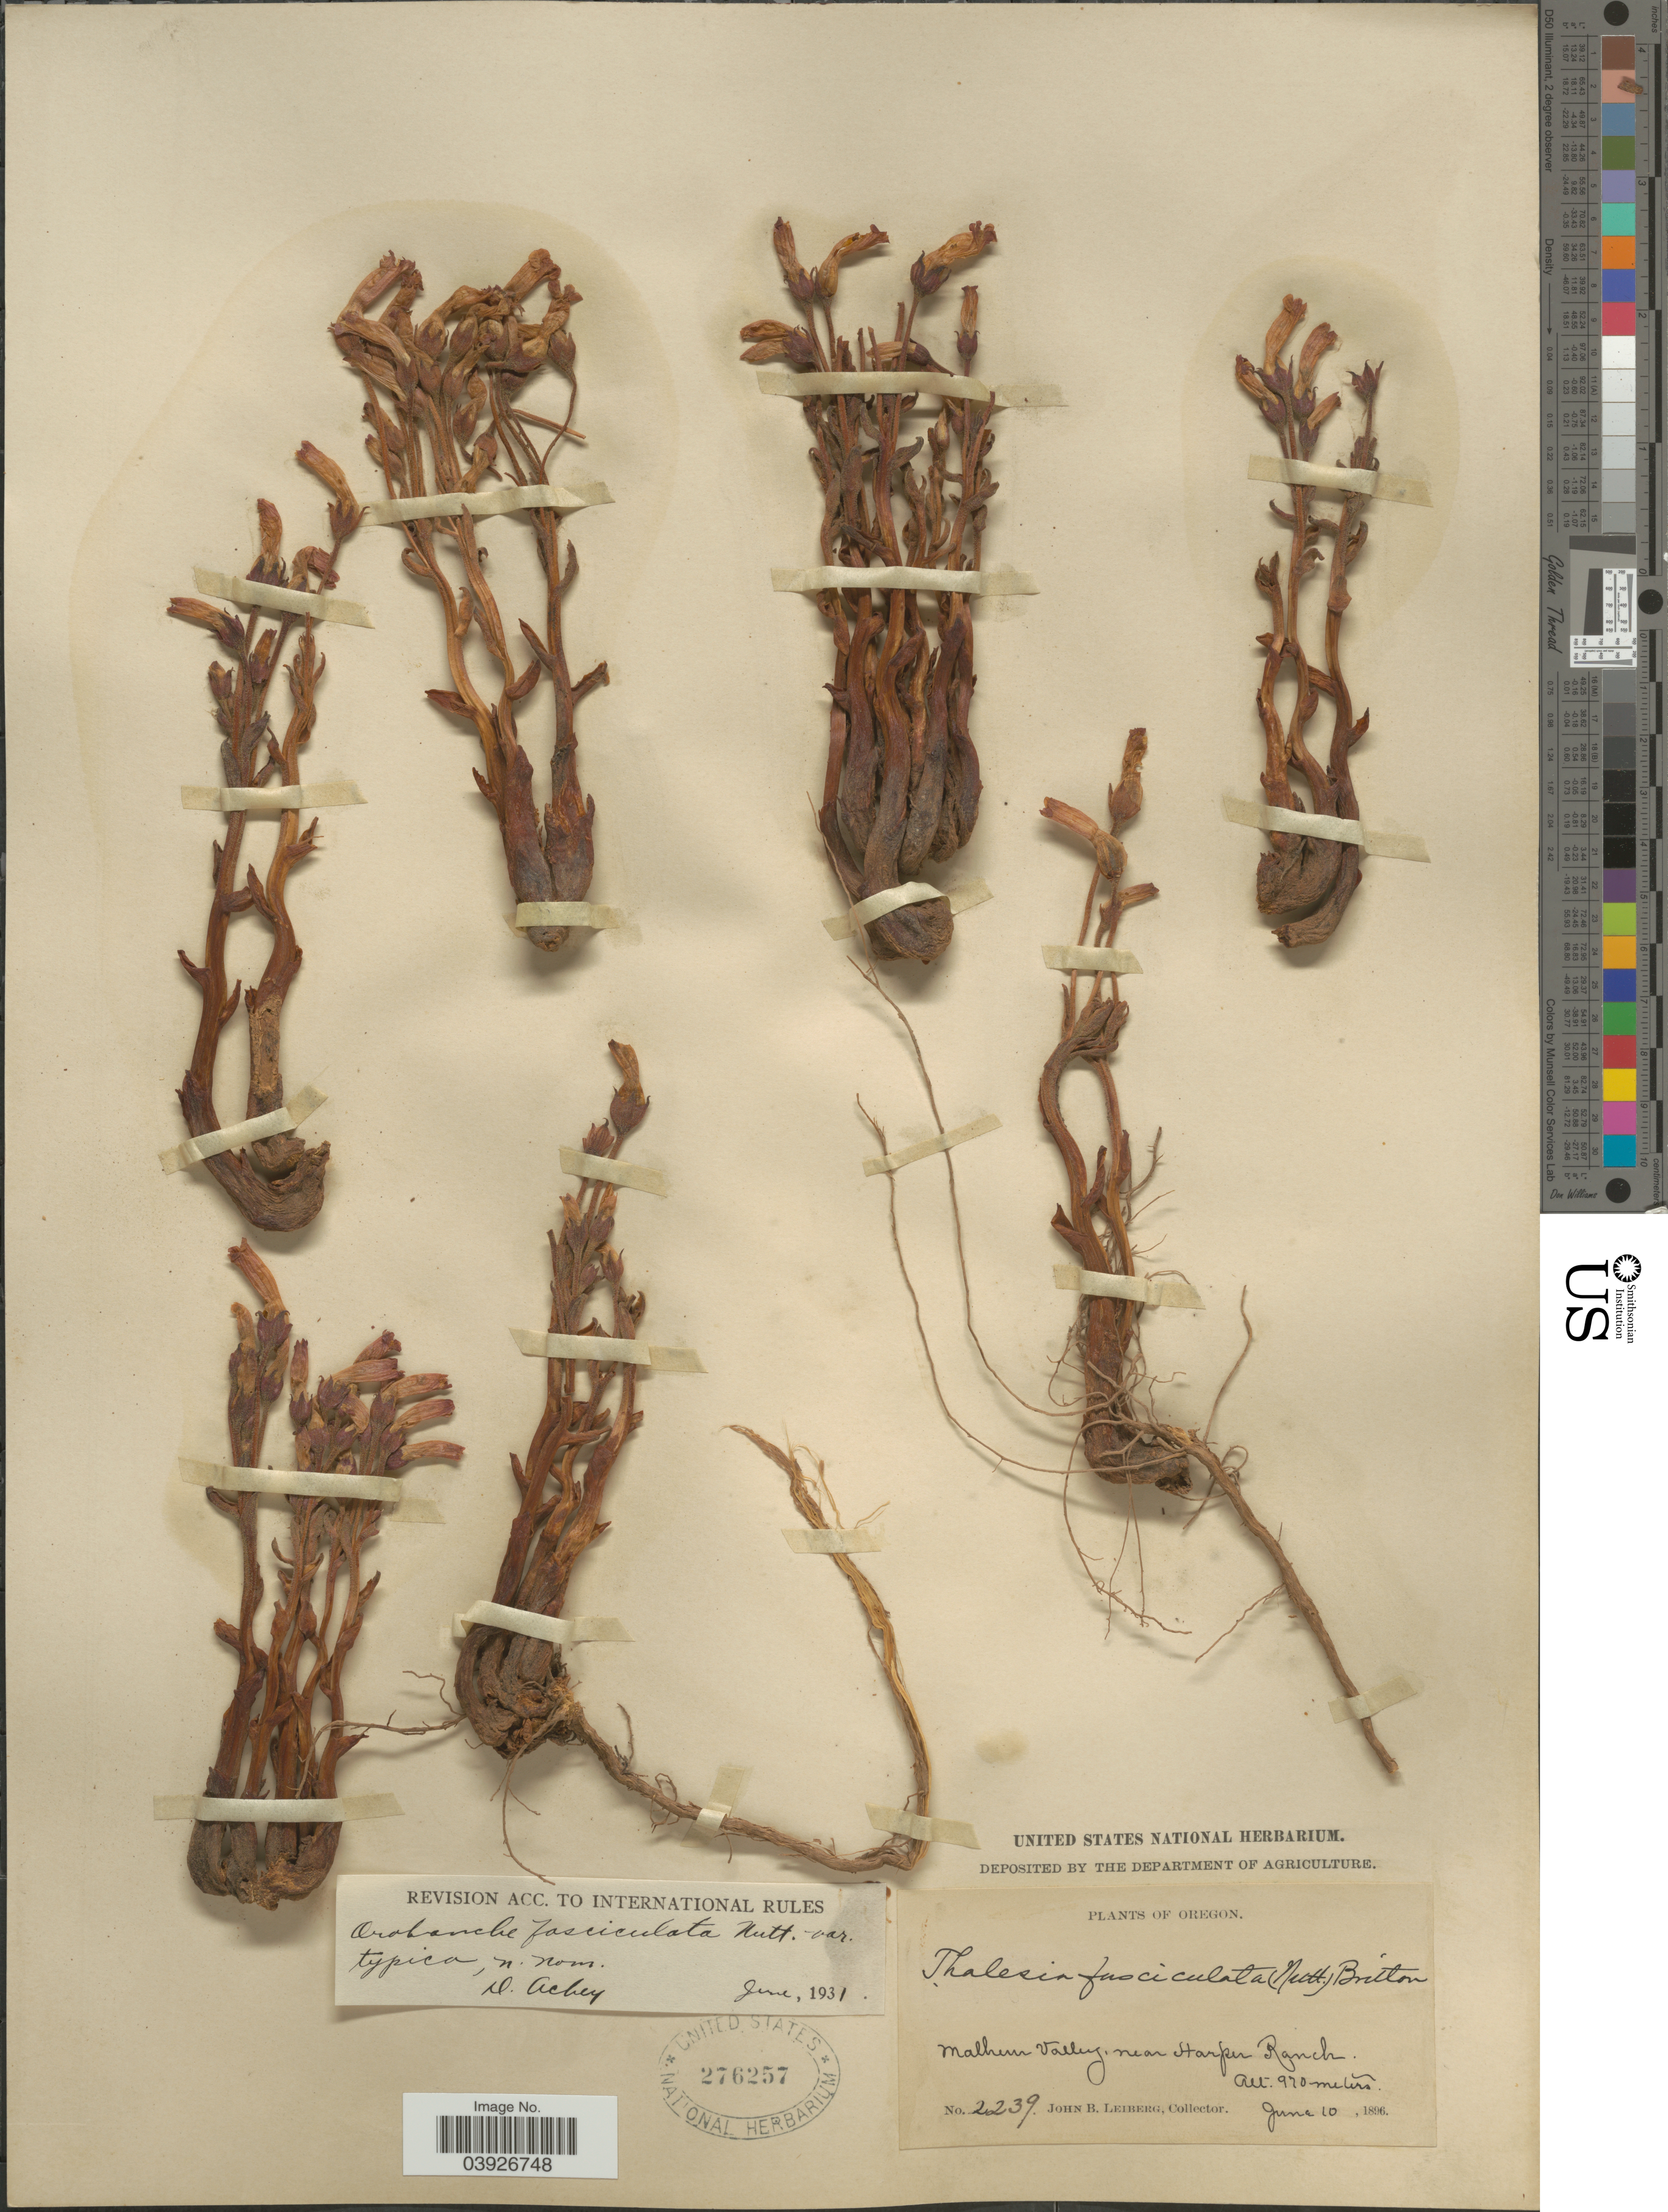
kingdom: Plantae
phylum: Tracheophyta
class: Magnoliopsida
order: Lamiales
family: Orobanchaceae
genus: Aphyllon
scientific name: Aphyllon fasciculatum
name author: (Nutt.) Torr. & A. Gray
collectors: J. B. Leiberg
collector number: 2239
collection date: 1896-06-10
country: United States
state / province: Oregon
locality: Malheur Valley, near Harper Ranch.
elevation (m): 970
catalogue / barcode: US 276257